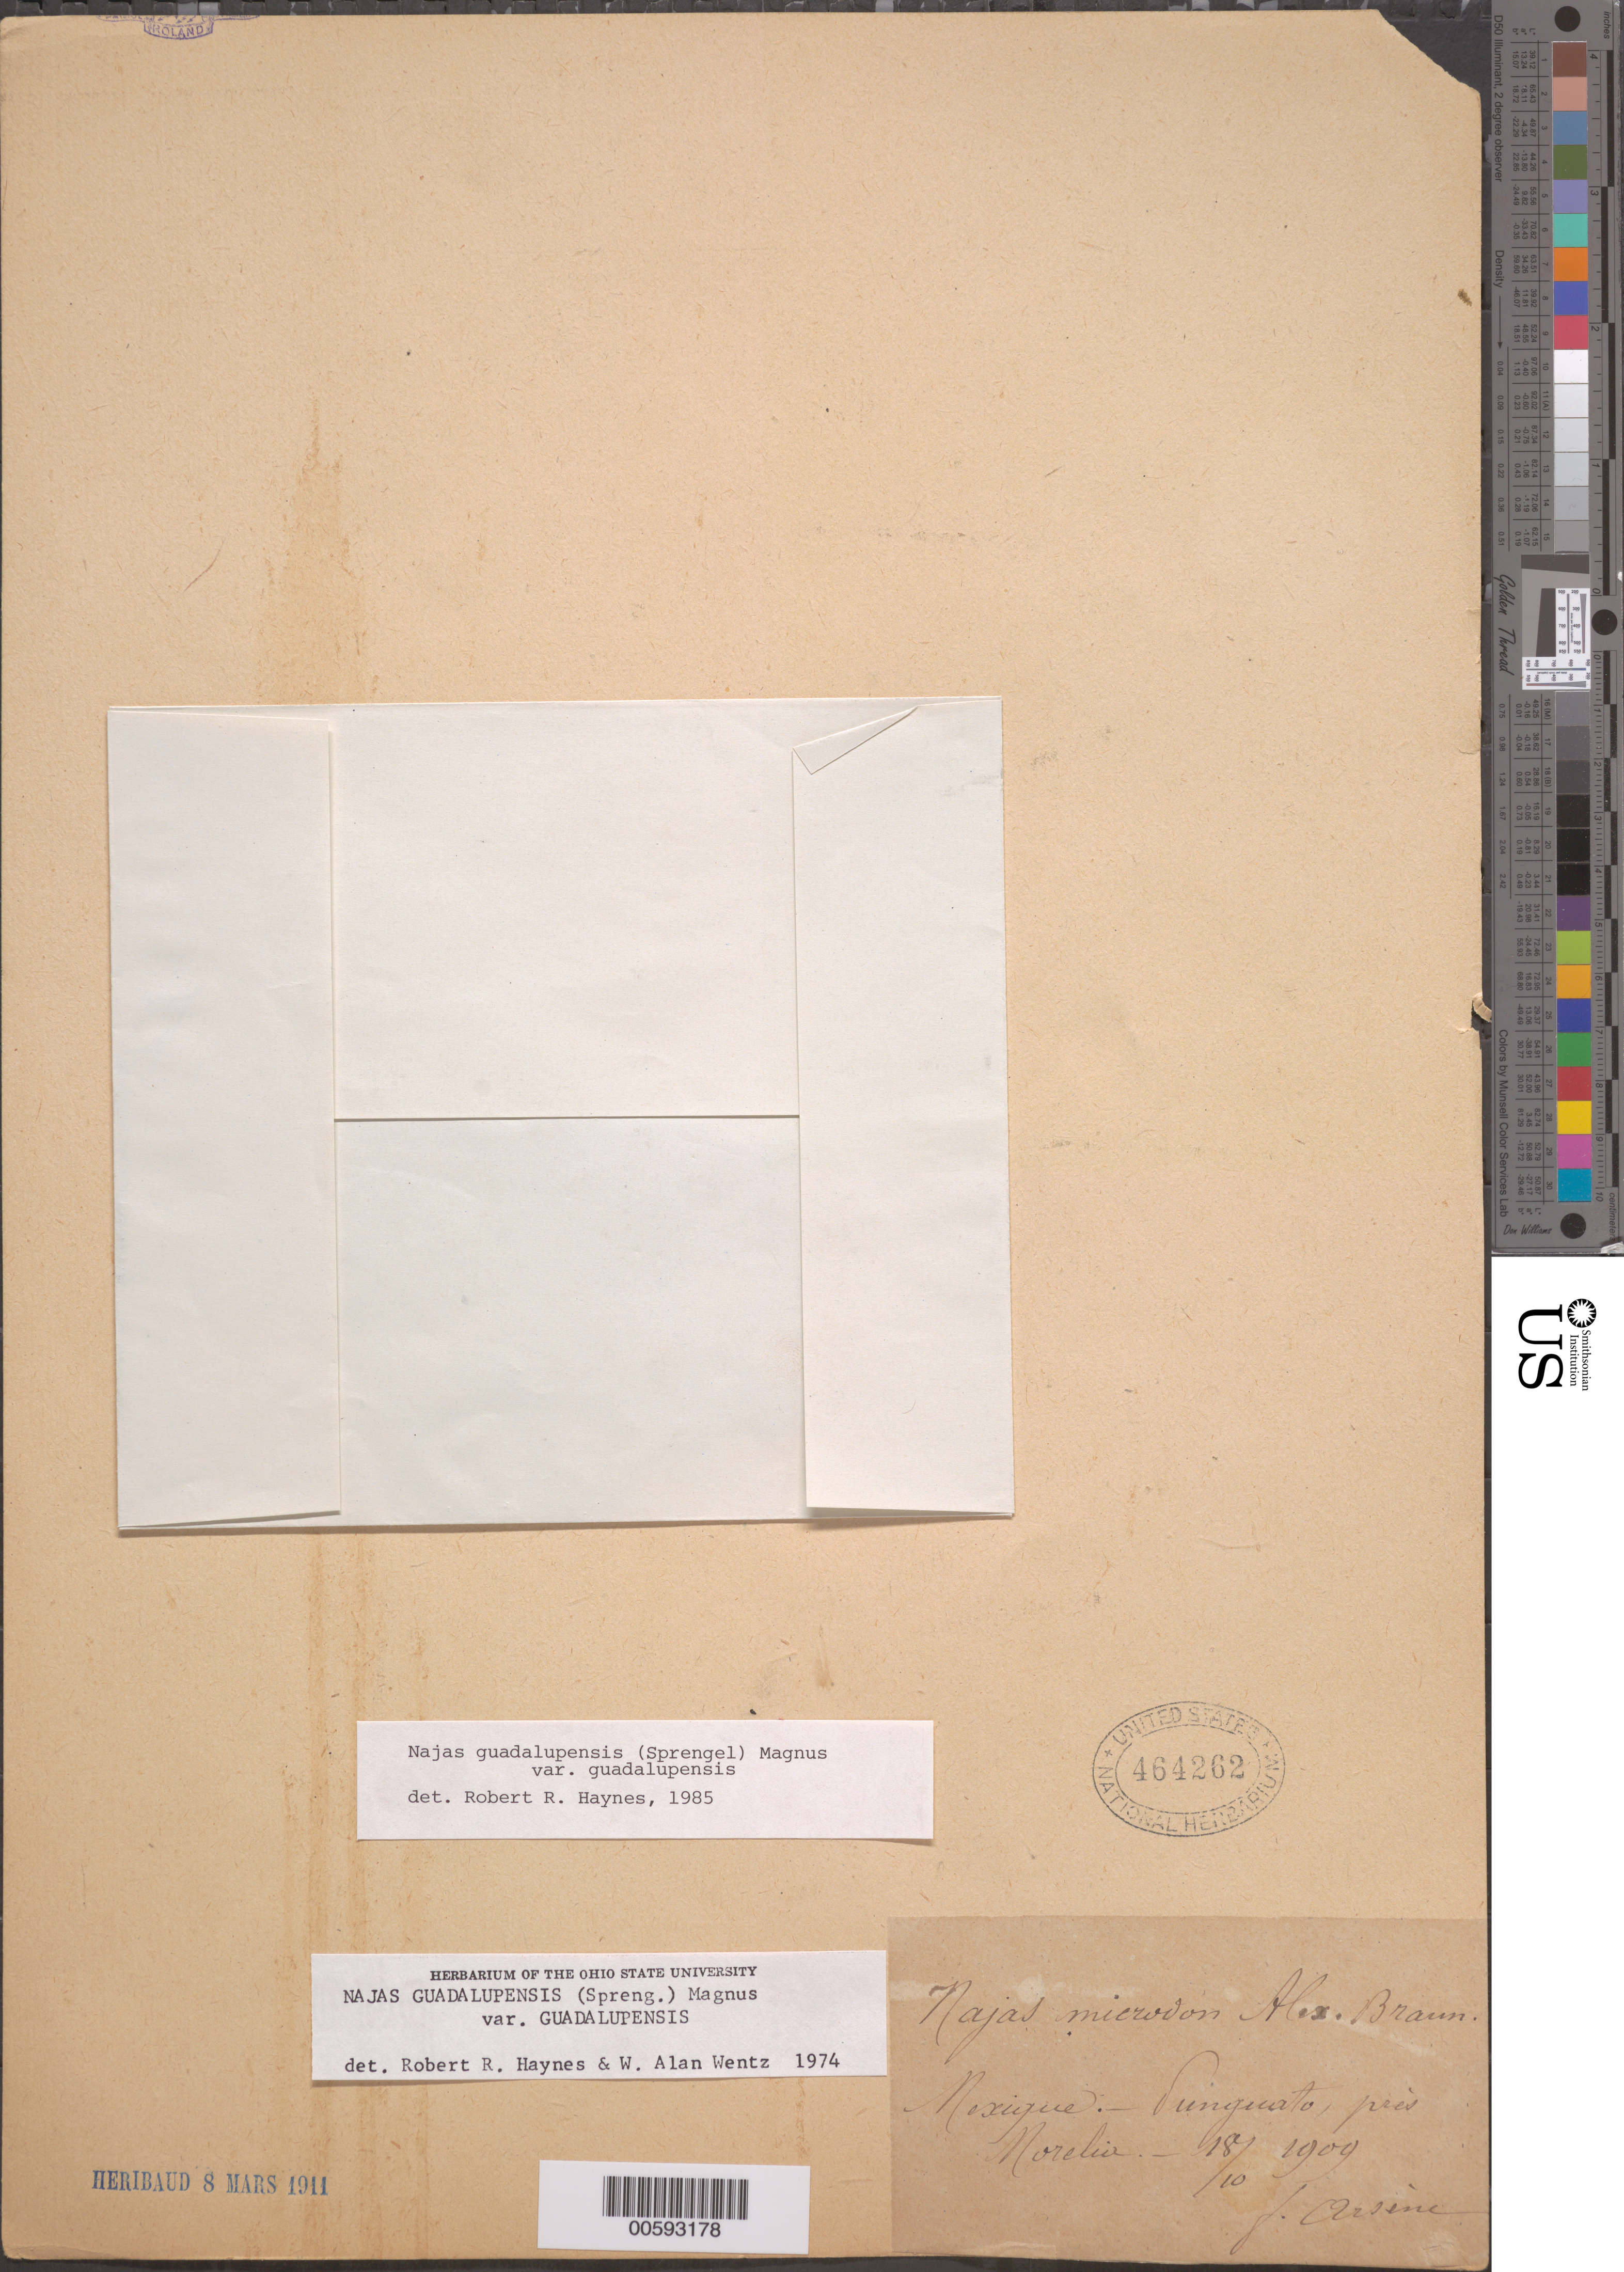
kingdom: Plantae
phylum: Tracheophyta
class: Liliopsida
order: Alismatales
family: Hydrocharitaceae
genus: Najas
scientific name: Najas guadalupensis var. guadalupensis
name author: (Spreng.) Magnus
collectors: Bro. G. Arsène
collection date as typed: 18 Oct 1909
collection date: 1909-10-18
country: Mexico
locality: Norelia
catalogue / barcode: US 464262